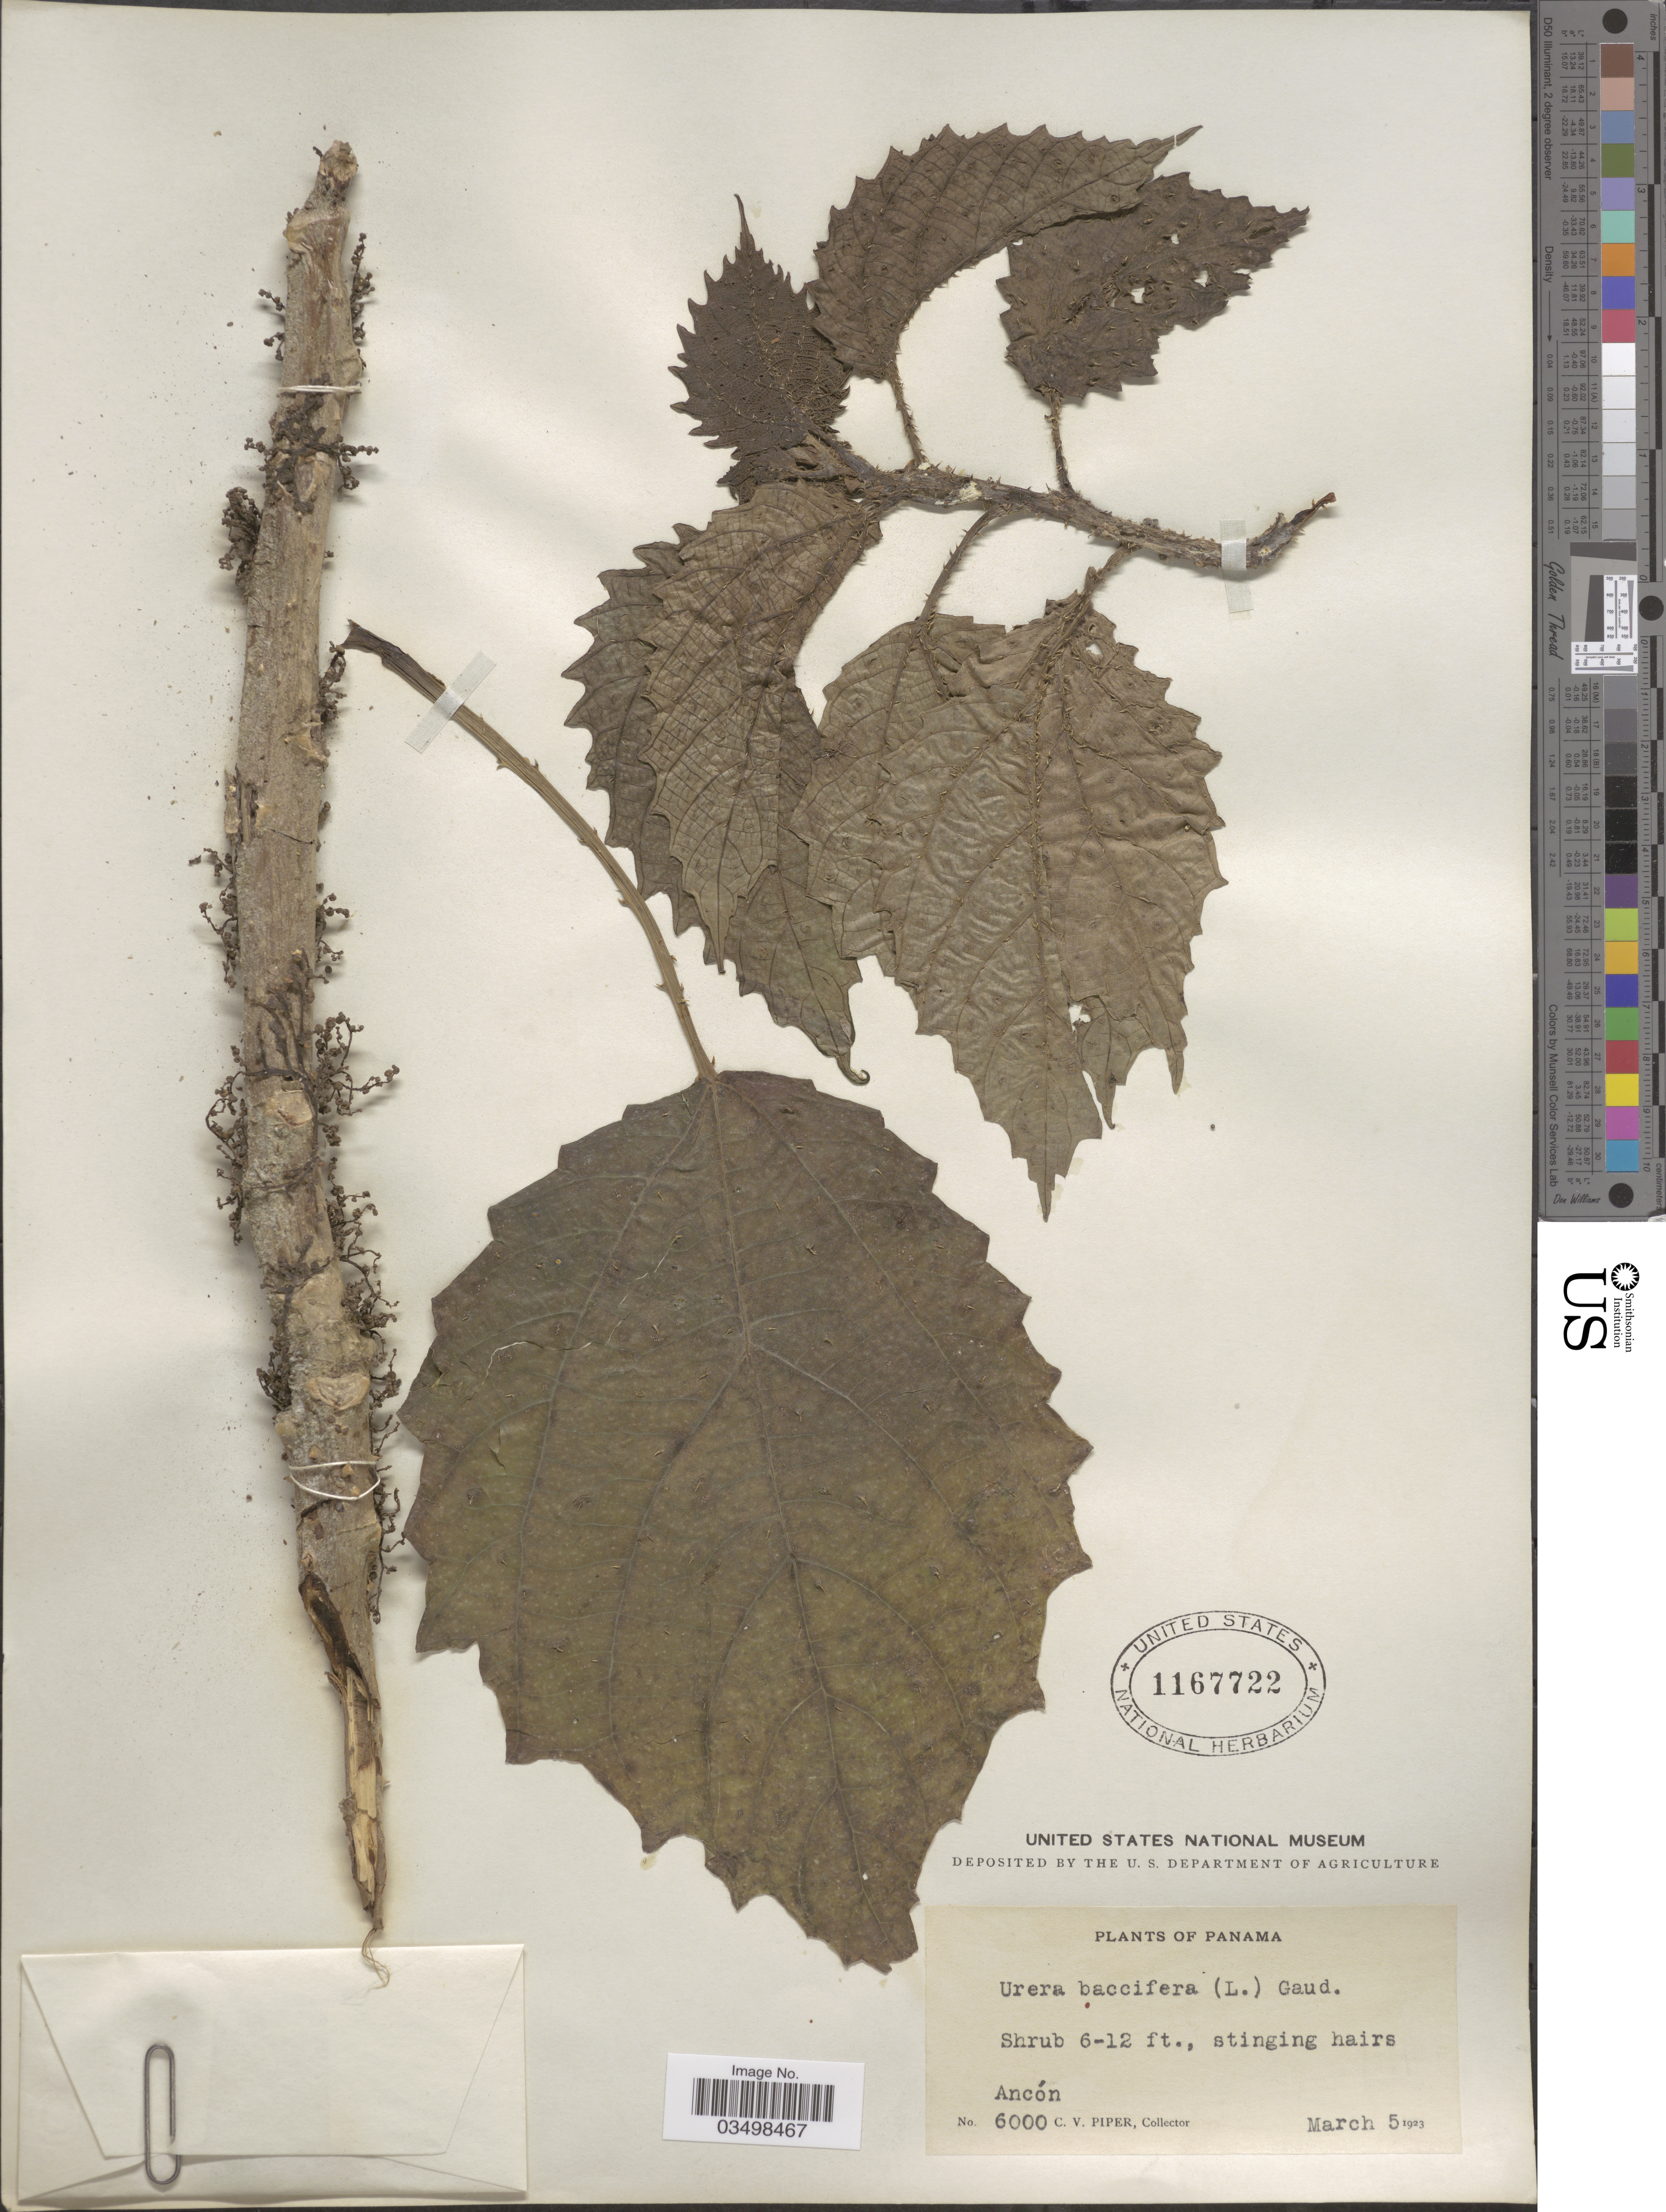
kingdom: Plantae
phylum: Tracheophyta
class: Magnoliopsida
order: Rosales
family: Urticaceae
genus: Urera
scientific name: Urera baccifera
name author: (L.) Gaudich. ex Wedd.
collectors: C. V. Piper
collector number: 6000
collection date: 1923-03-05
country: Panama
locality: Ancón.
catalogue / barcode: US 1167722